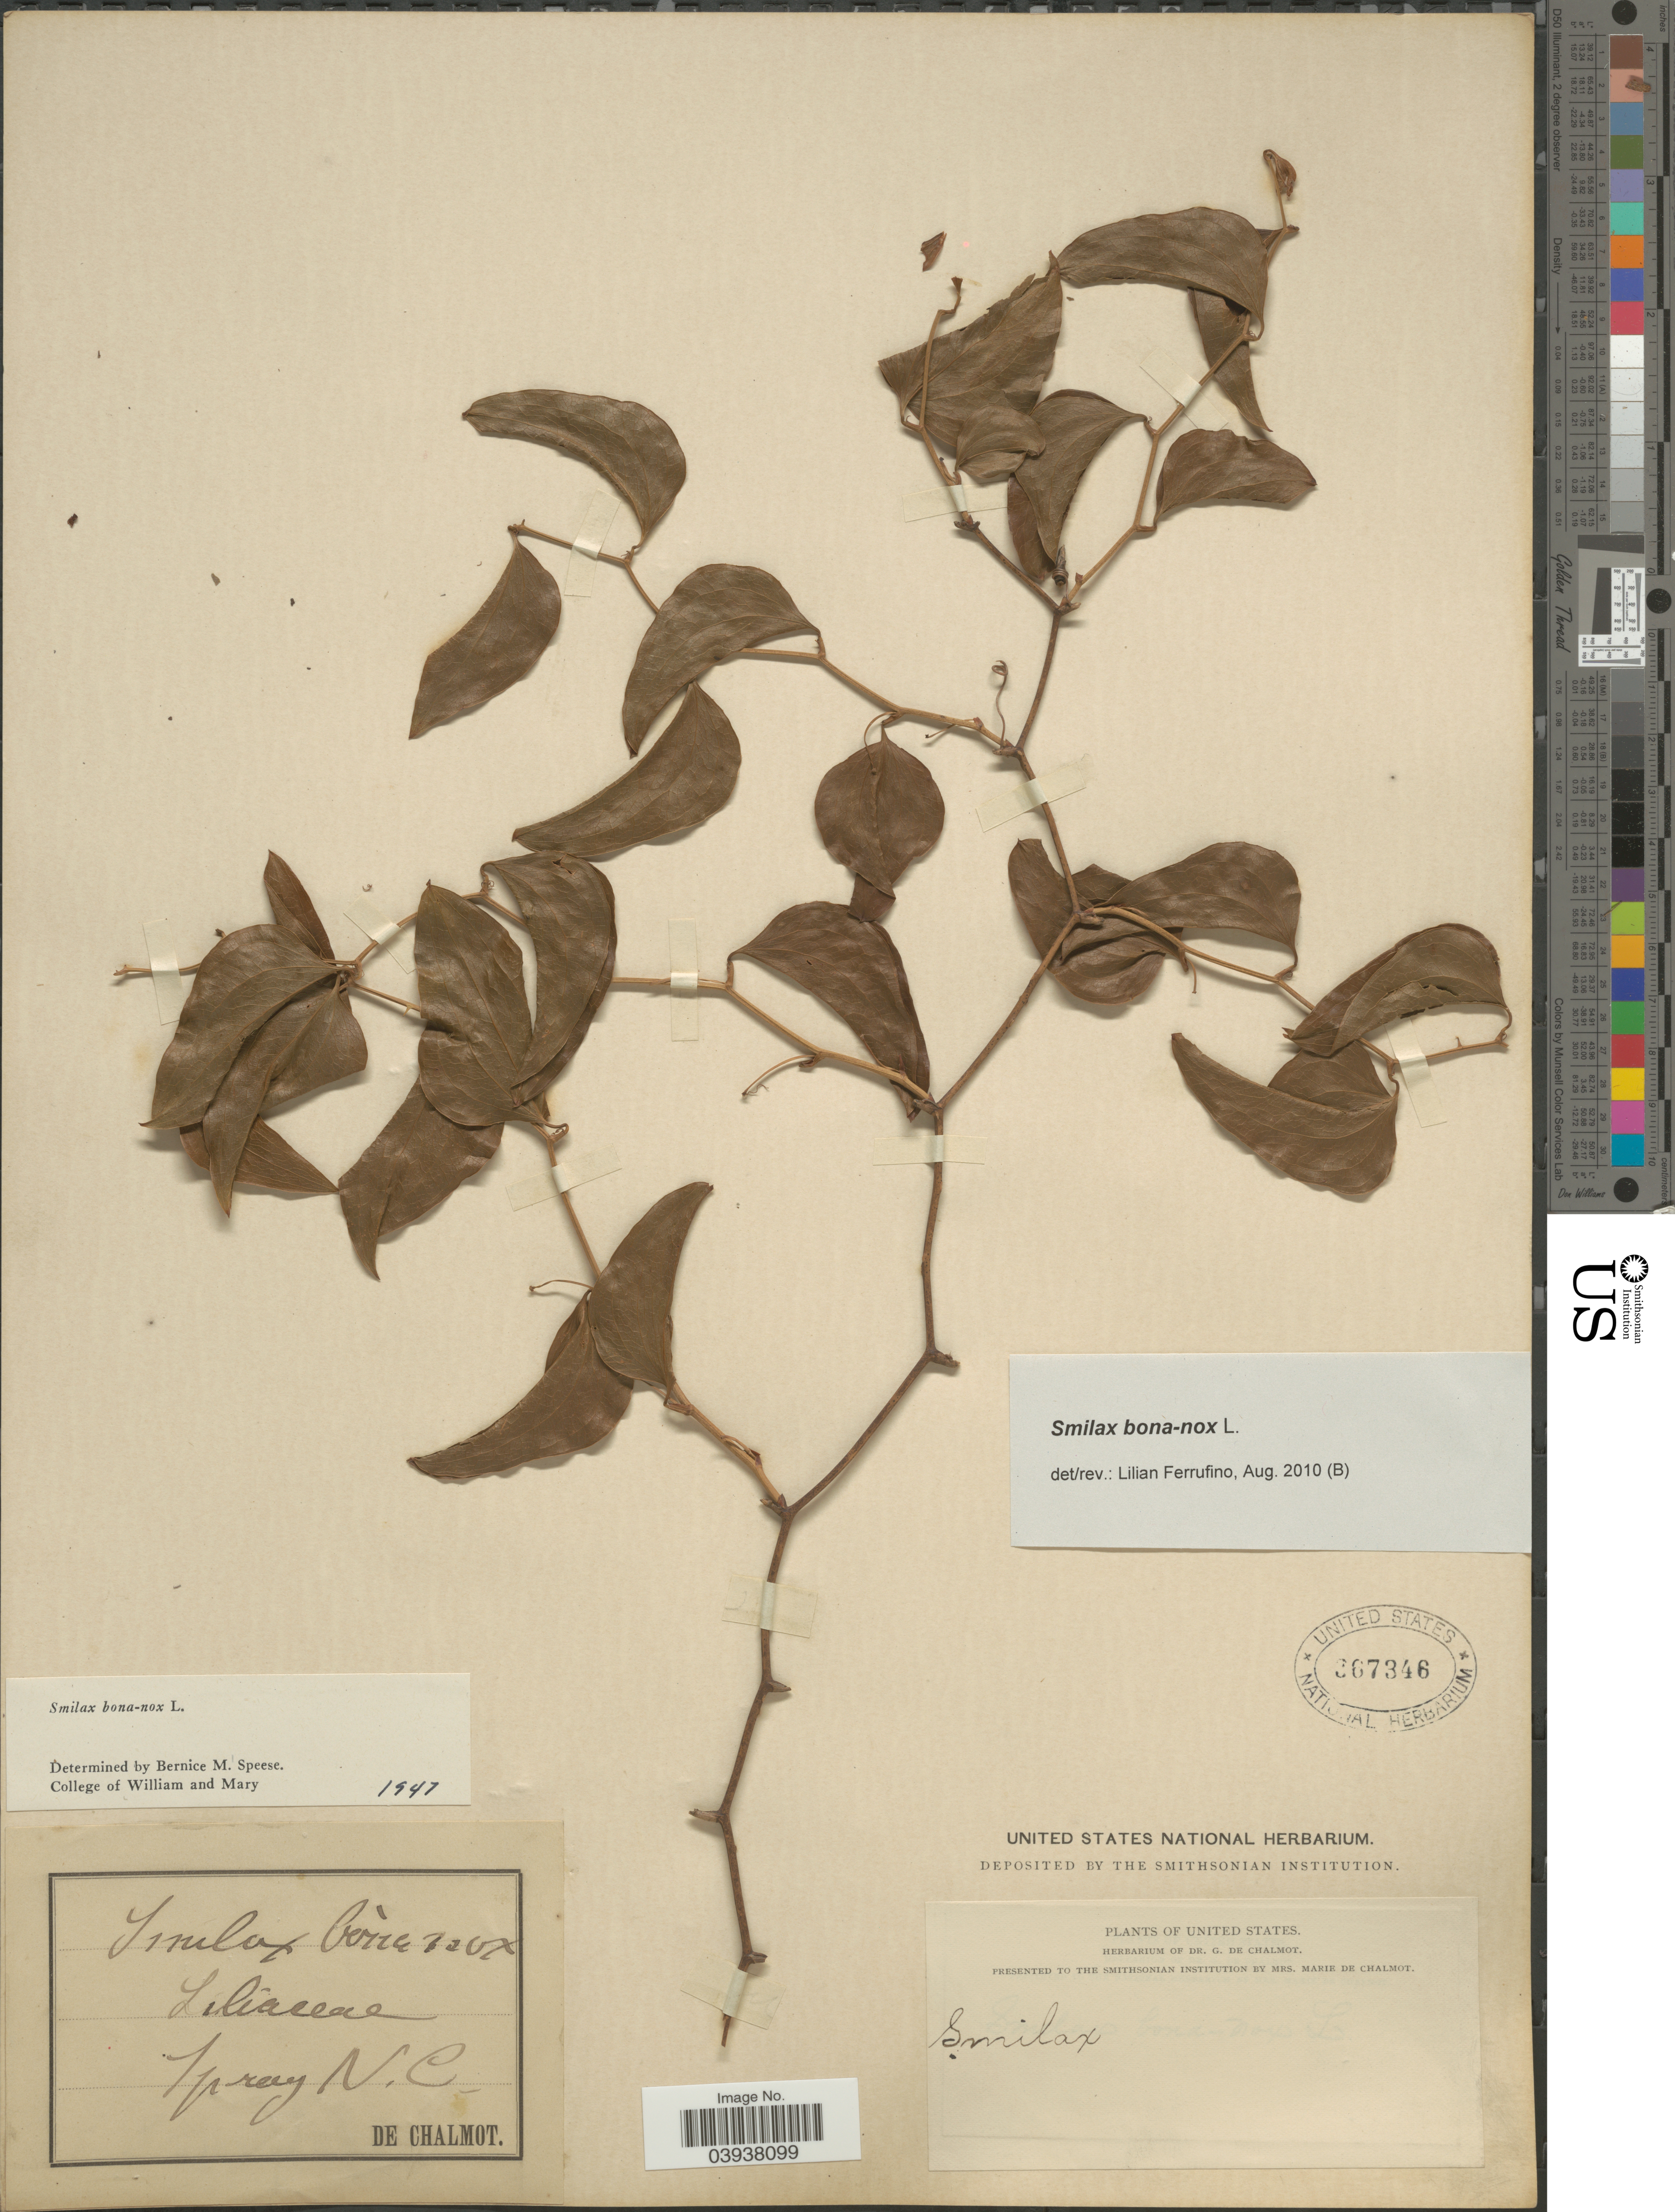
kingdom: Plantae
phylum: Tracheophyta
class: Liliopsida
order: Liliales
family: Smilacaceae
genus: Smilax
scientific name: Smilax bona-nox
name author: L.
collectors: G. de Chalmot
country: United States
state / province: North Carolina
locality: Spray.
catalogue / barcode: US 367346